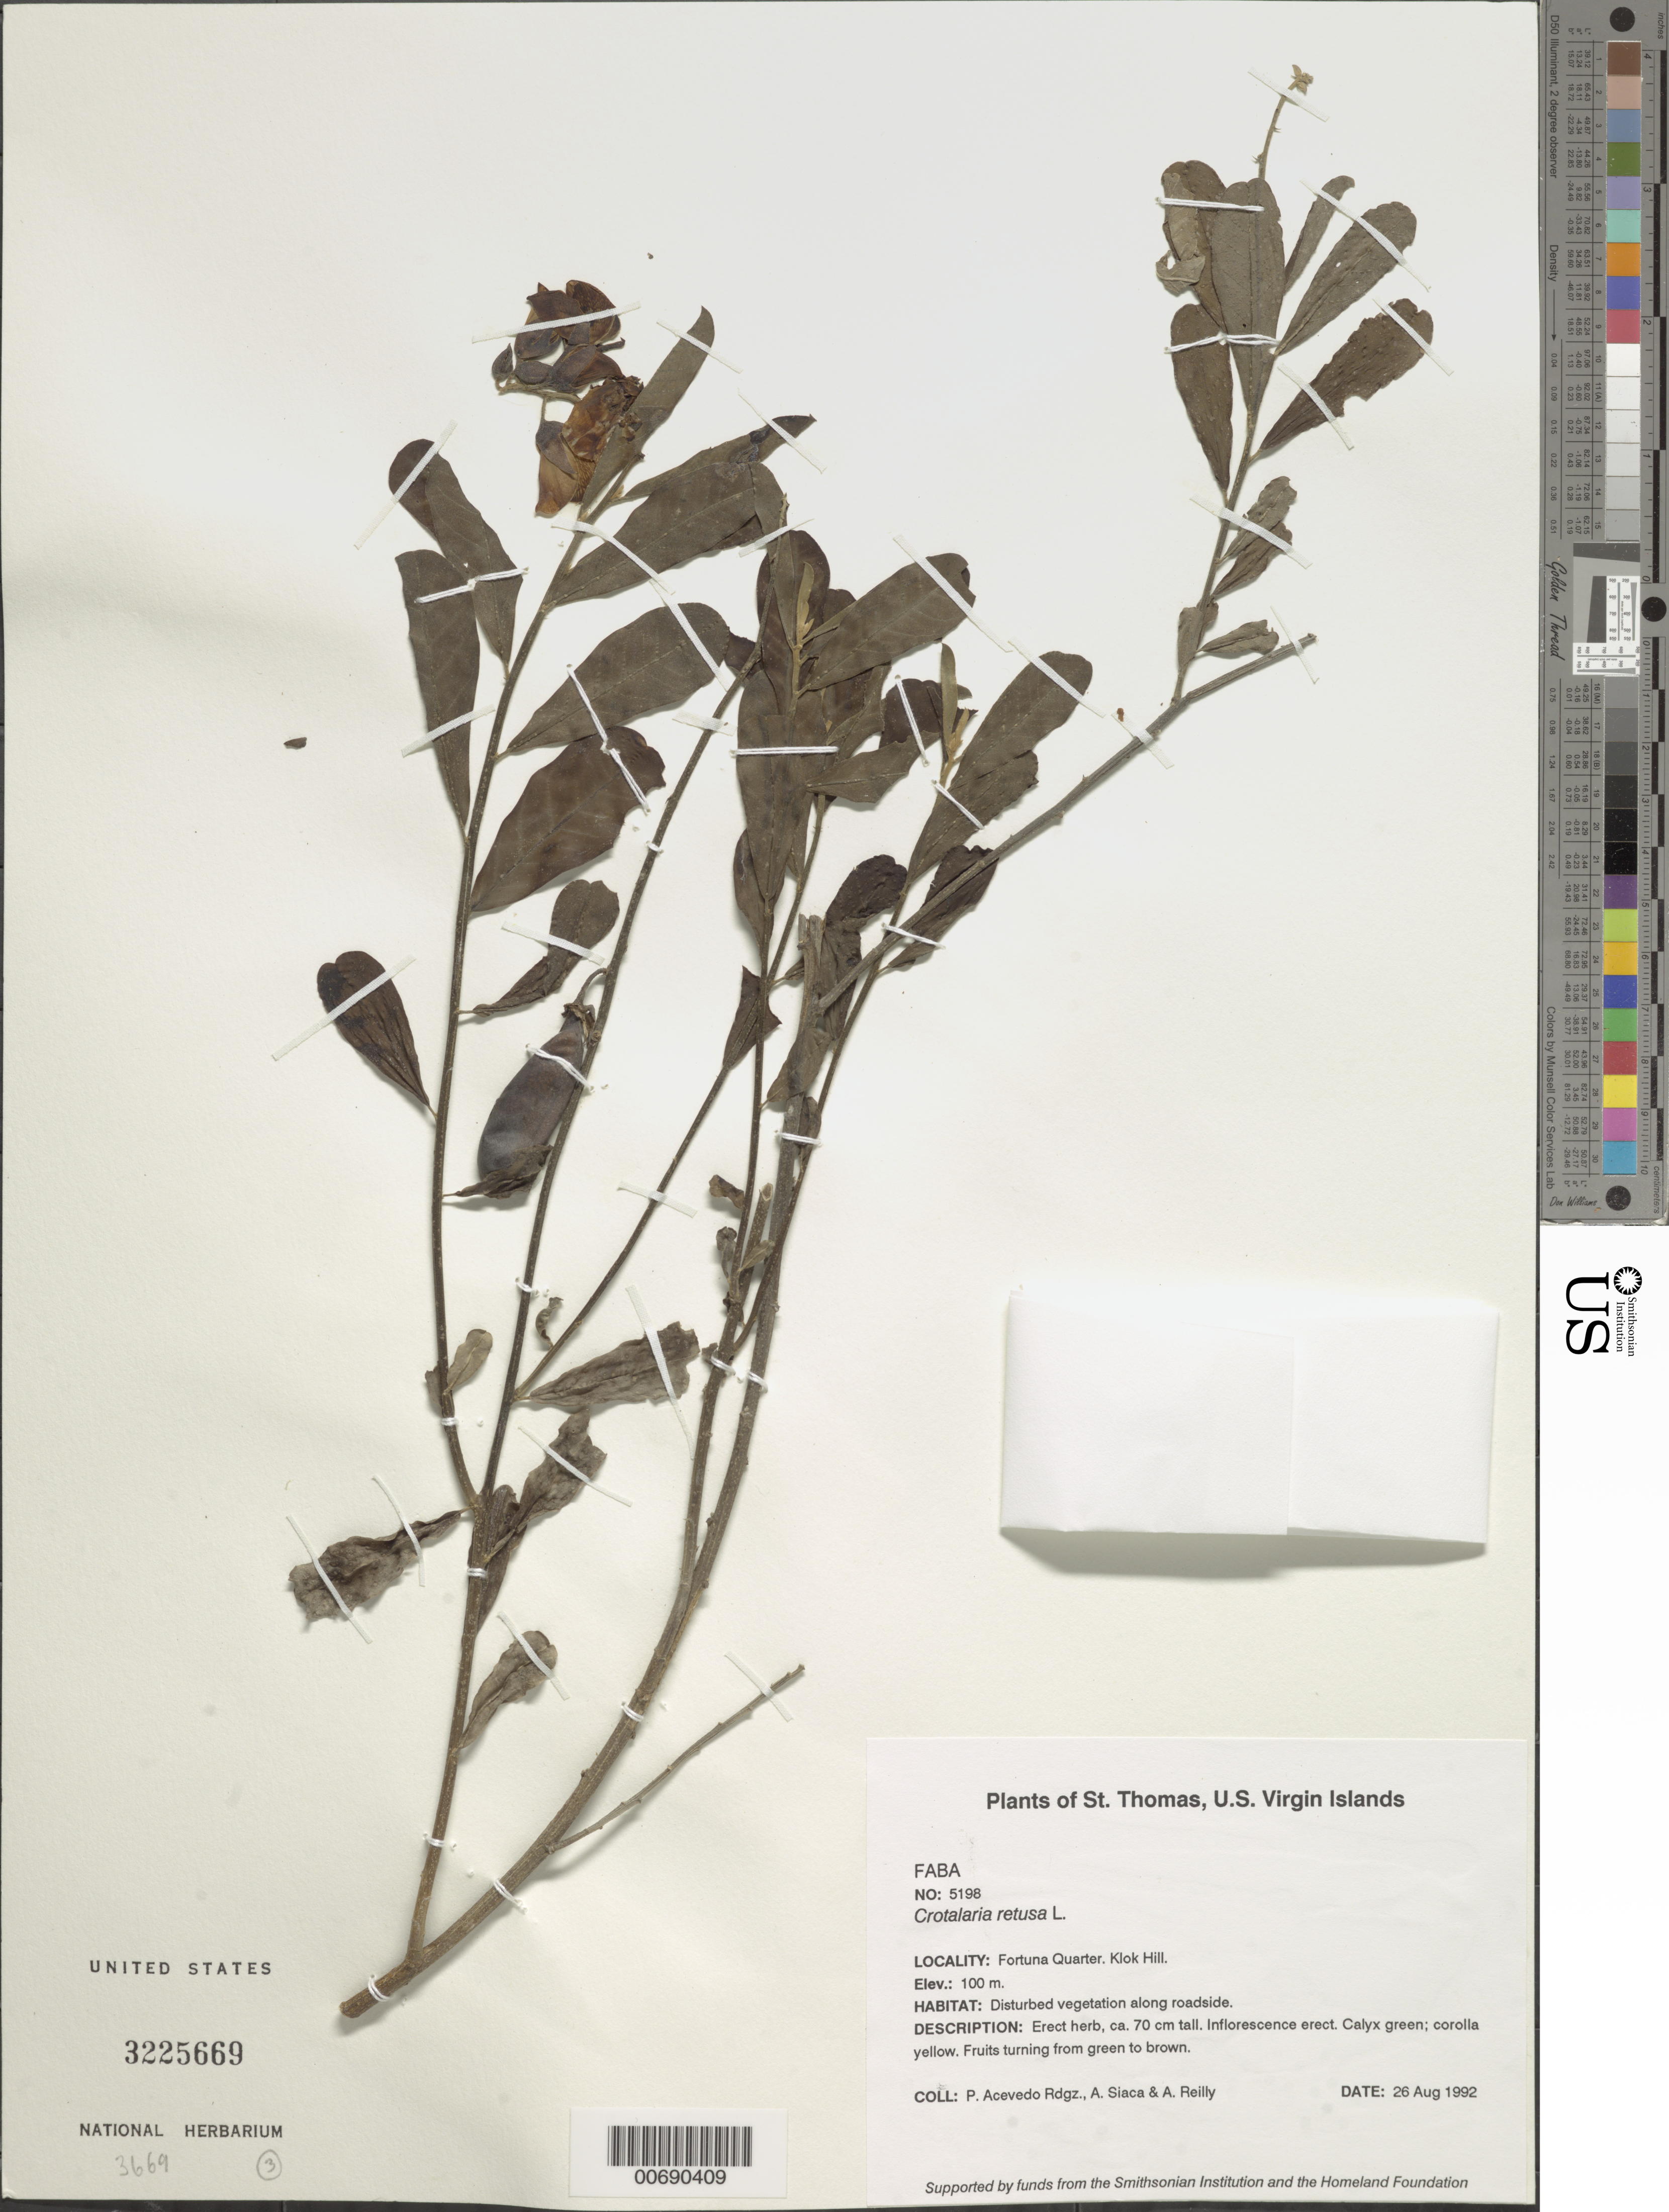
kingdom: Plantae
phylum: Tracheophyta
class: Magnoliopsida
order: Fabales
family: Fabaceae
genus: Crotalaria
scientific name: Crotalaria retusa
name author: L.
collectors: P. Acevedo-Rodr., A. Siaca & A. Reilly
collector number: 5198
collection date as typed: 26 Aug 1992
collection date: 1992-08-26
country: U.S. Virgin Islands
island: St. Thomas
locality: Fortuna Quarter. Klok Hill.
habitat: Disturbed vegetation along roadside.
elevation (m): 100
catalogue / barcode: US 3225669